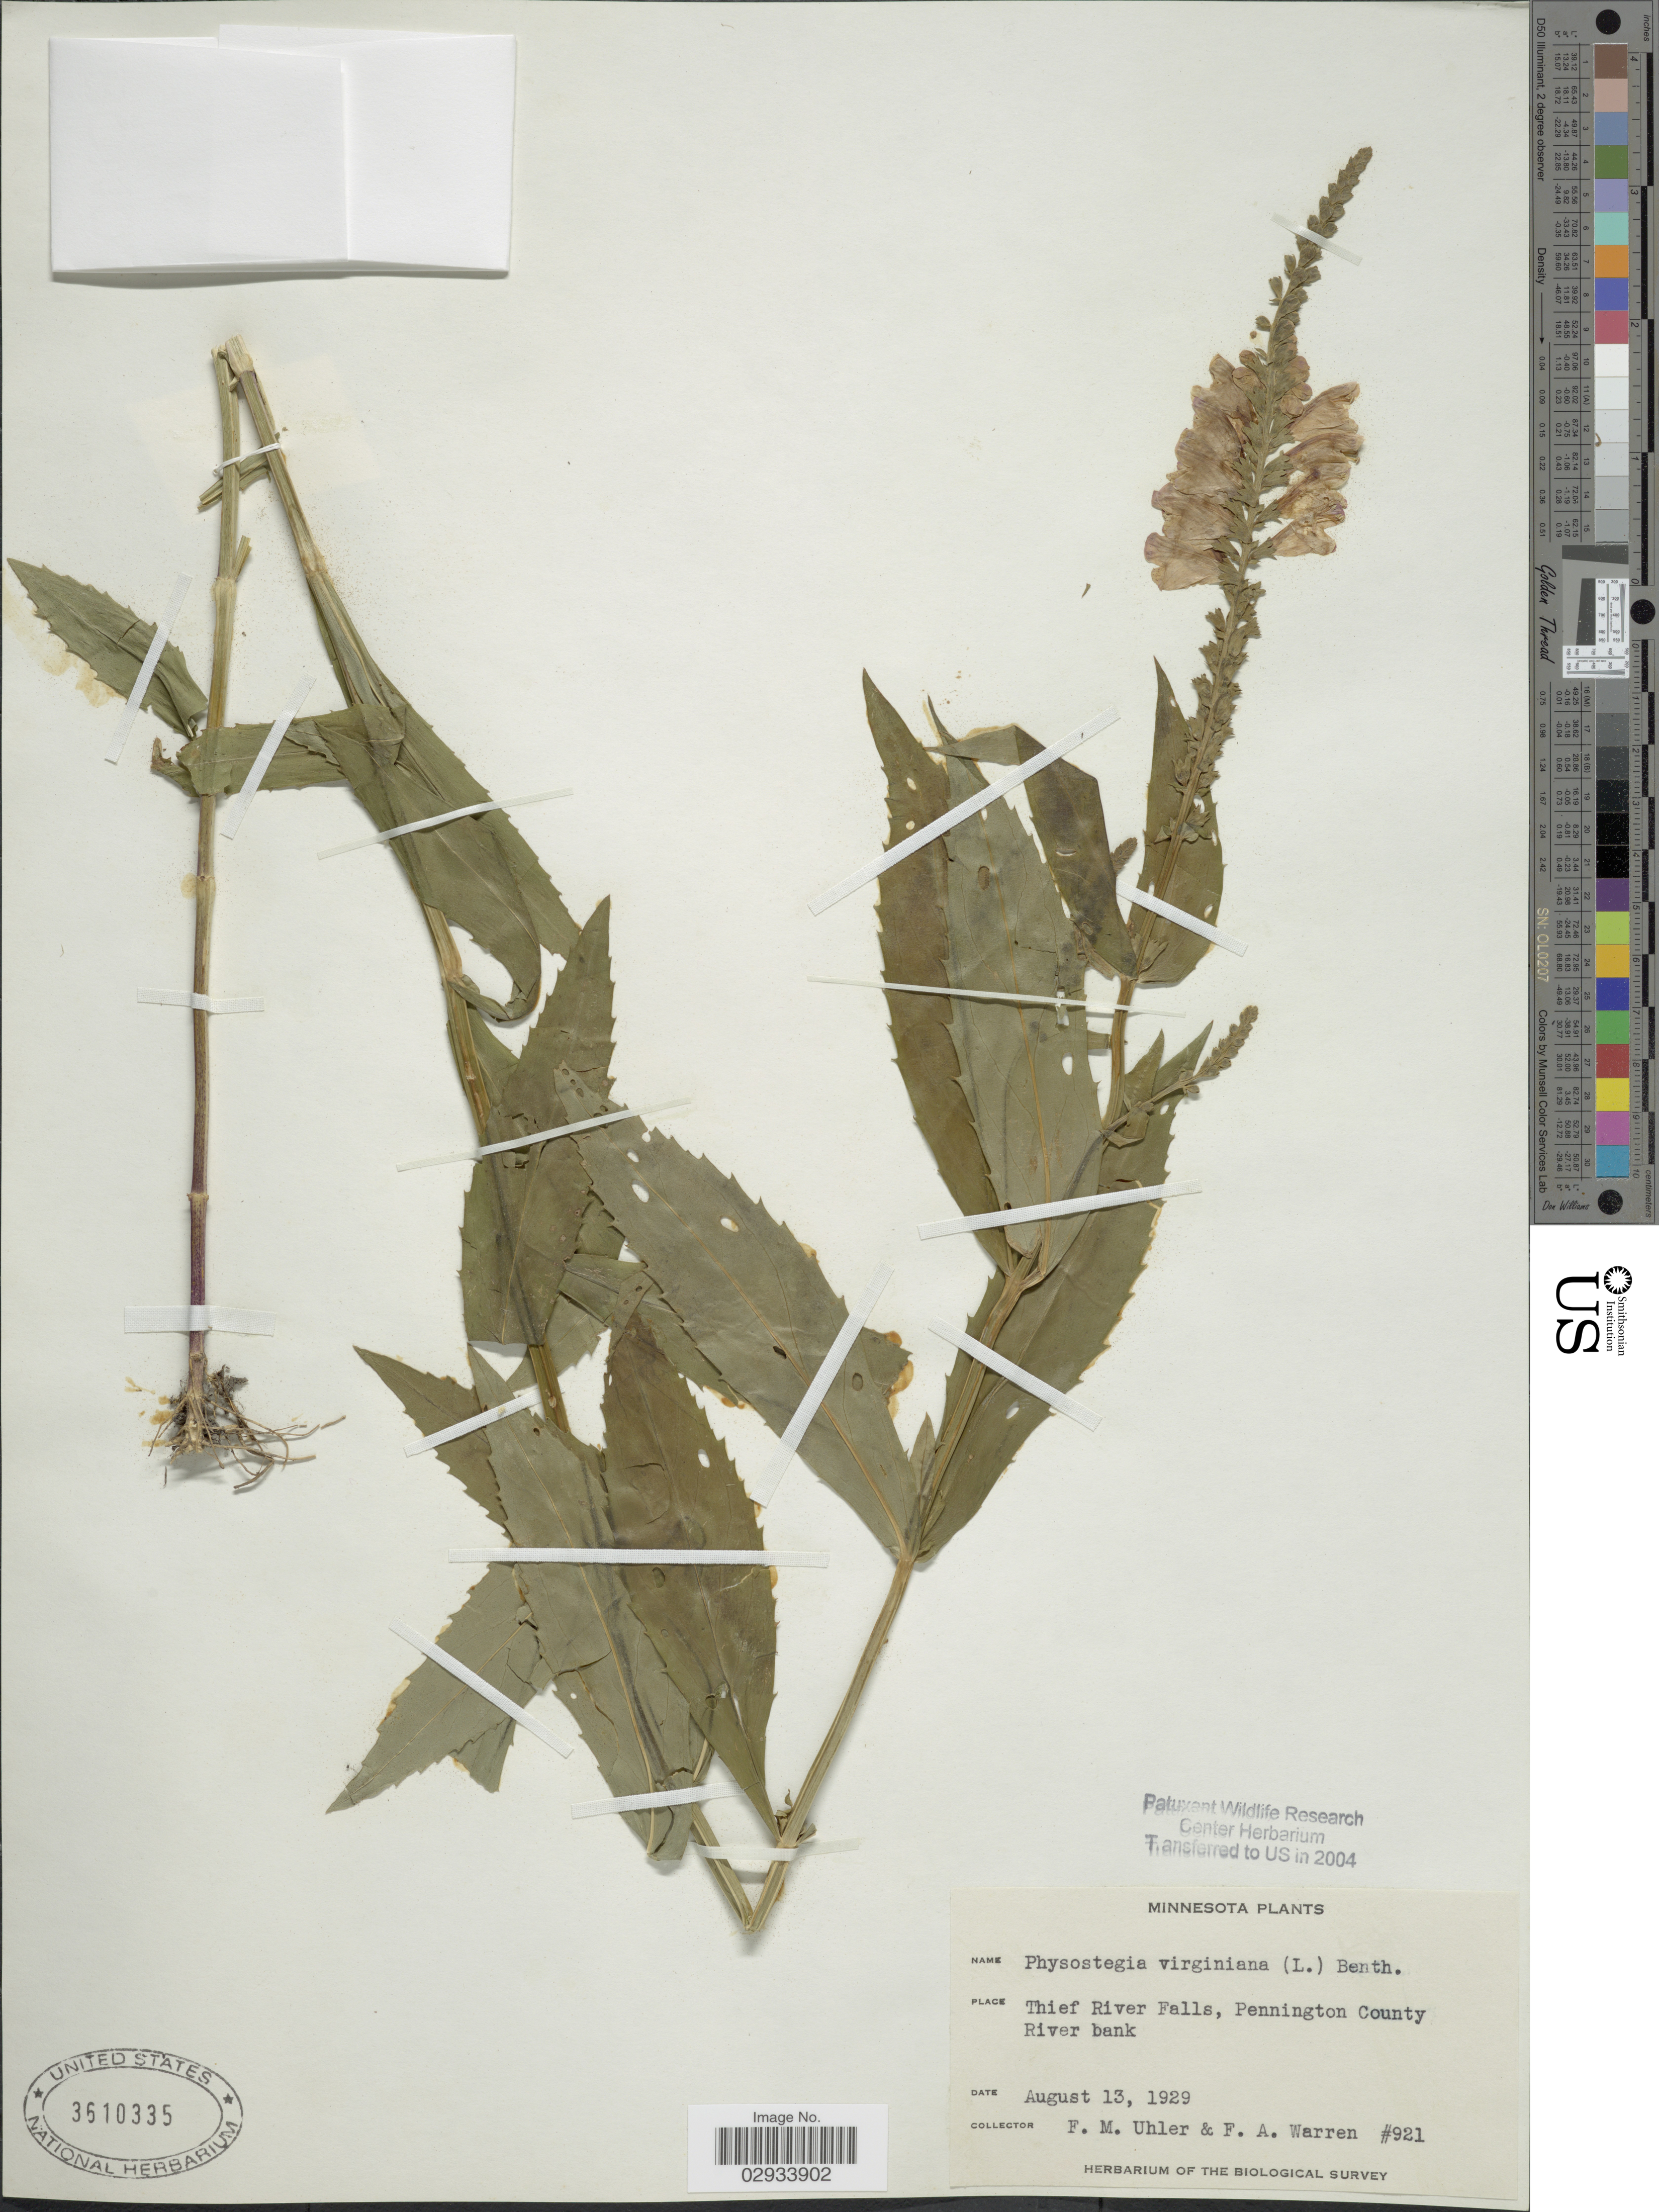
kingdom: Plantae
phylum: Tracheophyta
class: Magnoliopsida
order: Lamiales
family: Lamiaceae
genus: Physostegia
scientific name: Physostegia virginiana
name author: (L.) Benth.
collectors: F. M. Uhler & F. Warren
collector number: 921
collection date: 1929-08-13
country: United States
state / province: Minnesota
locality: Thief River Falls, Pennington County, River bank.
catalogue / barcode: US 3610335